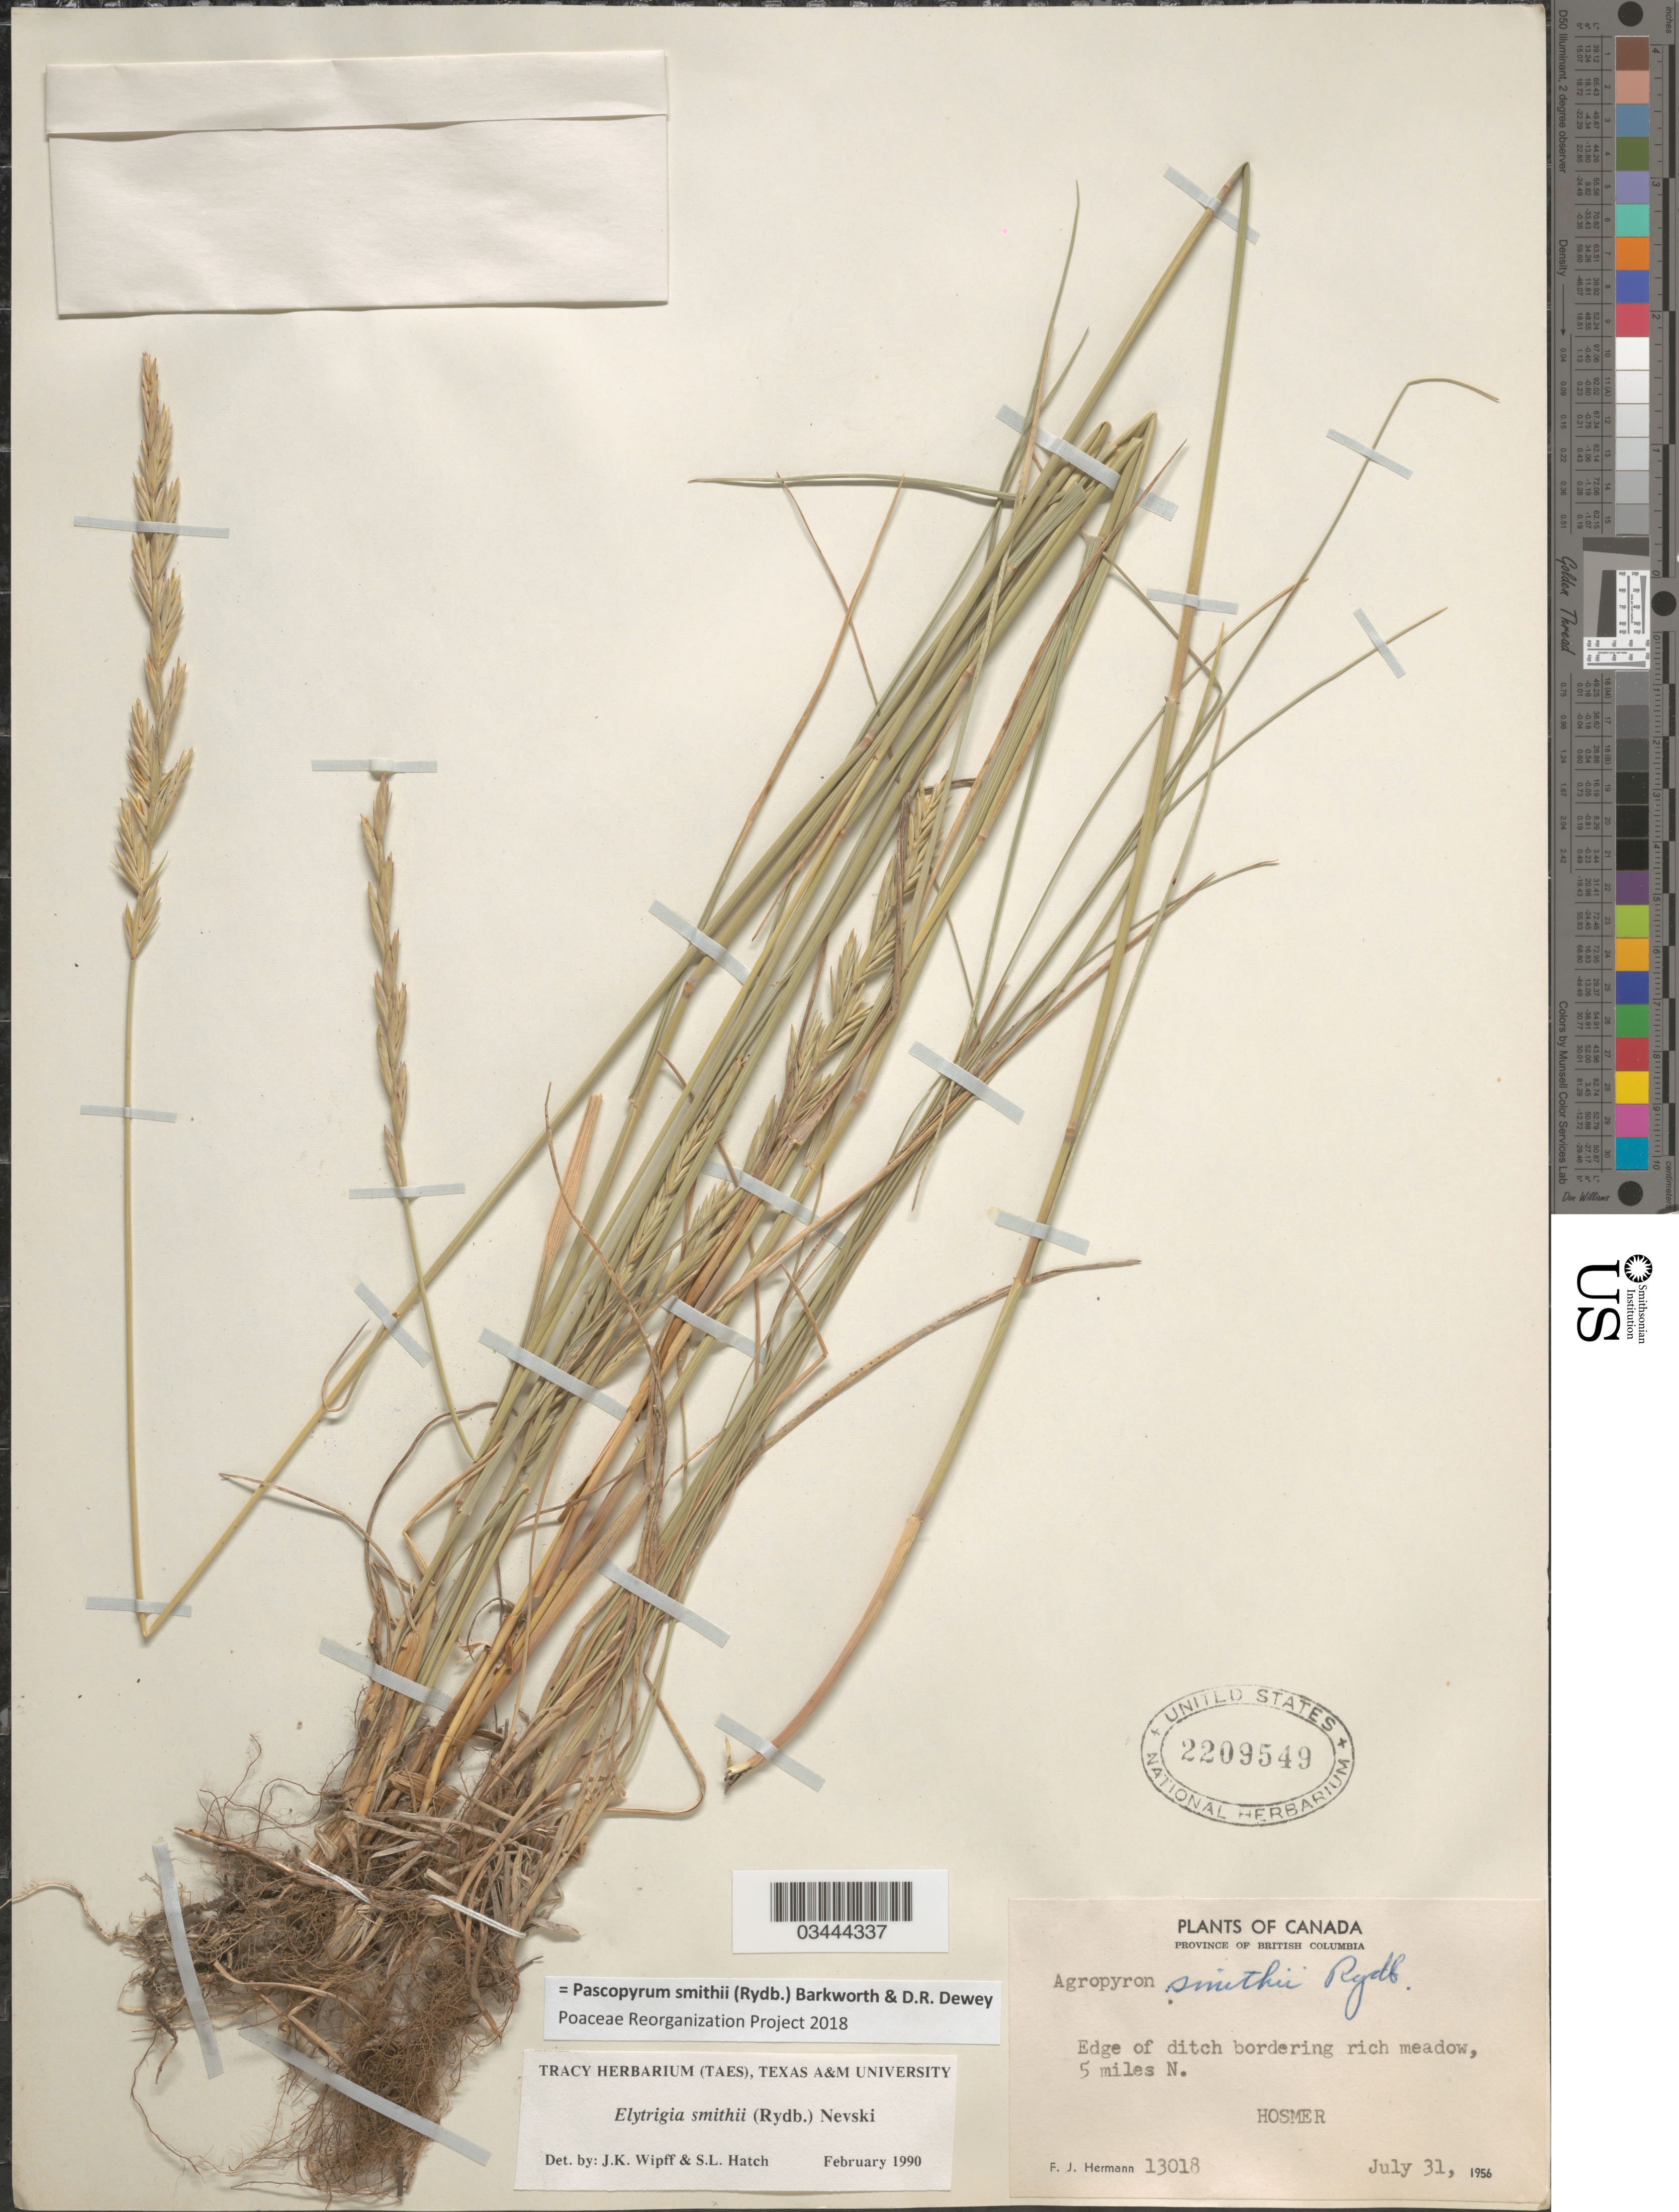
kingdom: Plantae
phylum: Tracheophyta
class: Liliopsida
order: Poales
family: Poaceae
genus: Pascopyrum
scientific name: Pascopyrum smithii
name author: (Rydb.) Barkworth & Dewey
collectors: F. J. Hermann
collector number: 13018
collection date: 1956-07-31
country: Canada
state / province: British Columbia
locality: Edge of ditch bordering rich meadow, 5 miles N. Hosmer.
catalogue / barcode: US 2209549